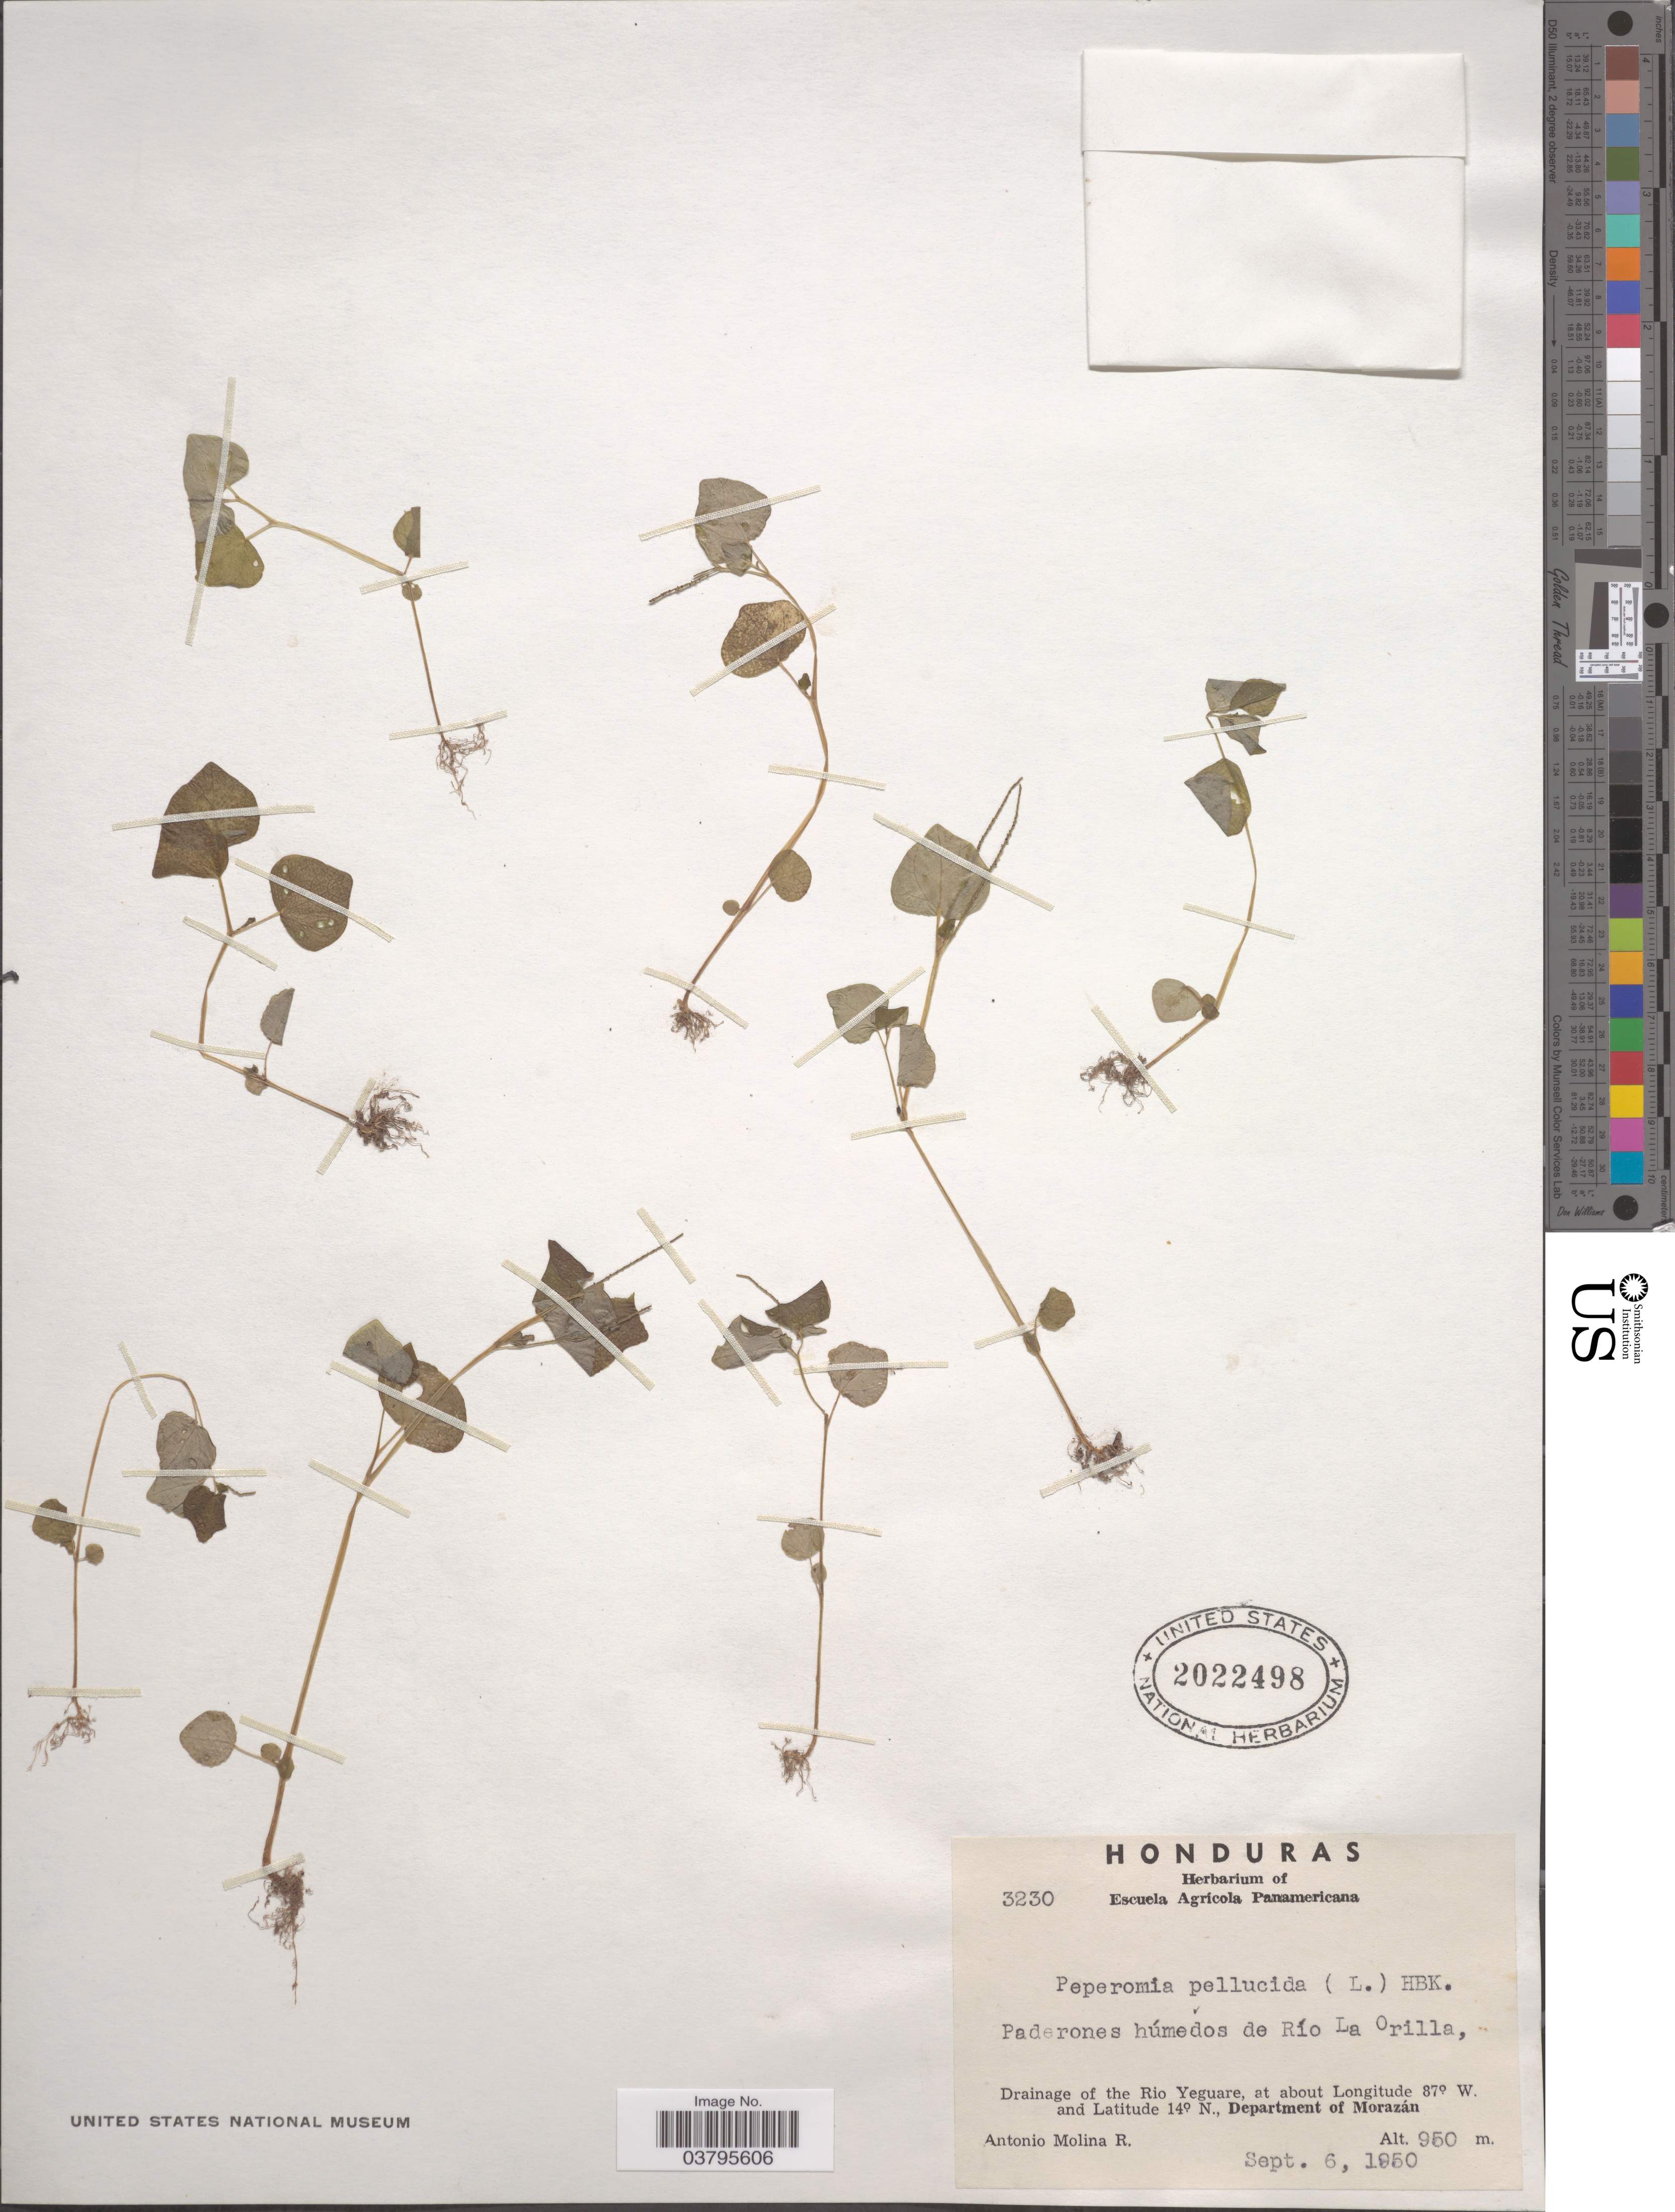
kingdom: Plantae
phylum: Tracheophyta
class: Magnoliopsida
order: Piperales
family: Piperaceae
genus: Peperomia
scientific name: Peperomia pellucida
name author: (L.) Kunth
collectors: A. Molina R.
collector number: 3230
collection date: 1950-09-06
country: Honduras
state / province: Fco. Morazán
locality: Paderones húmedos de Río La Orilla, Drainage of the Rio Yeguare, Department of Morazán.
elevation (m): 950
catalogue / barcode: US 2022498